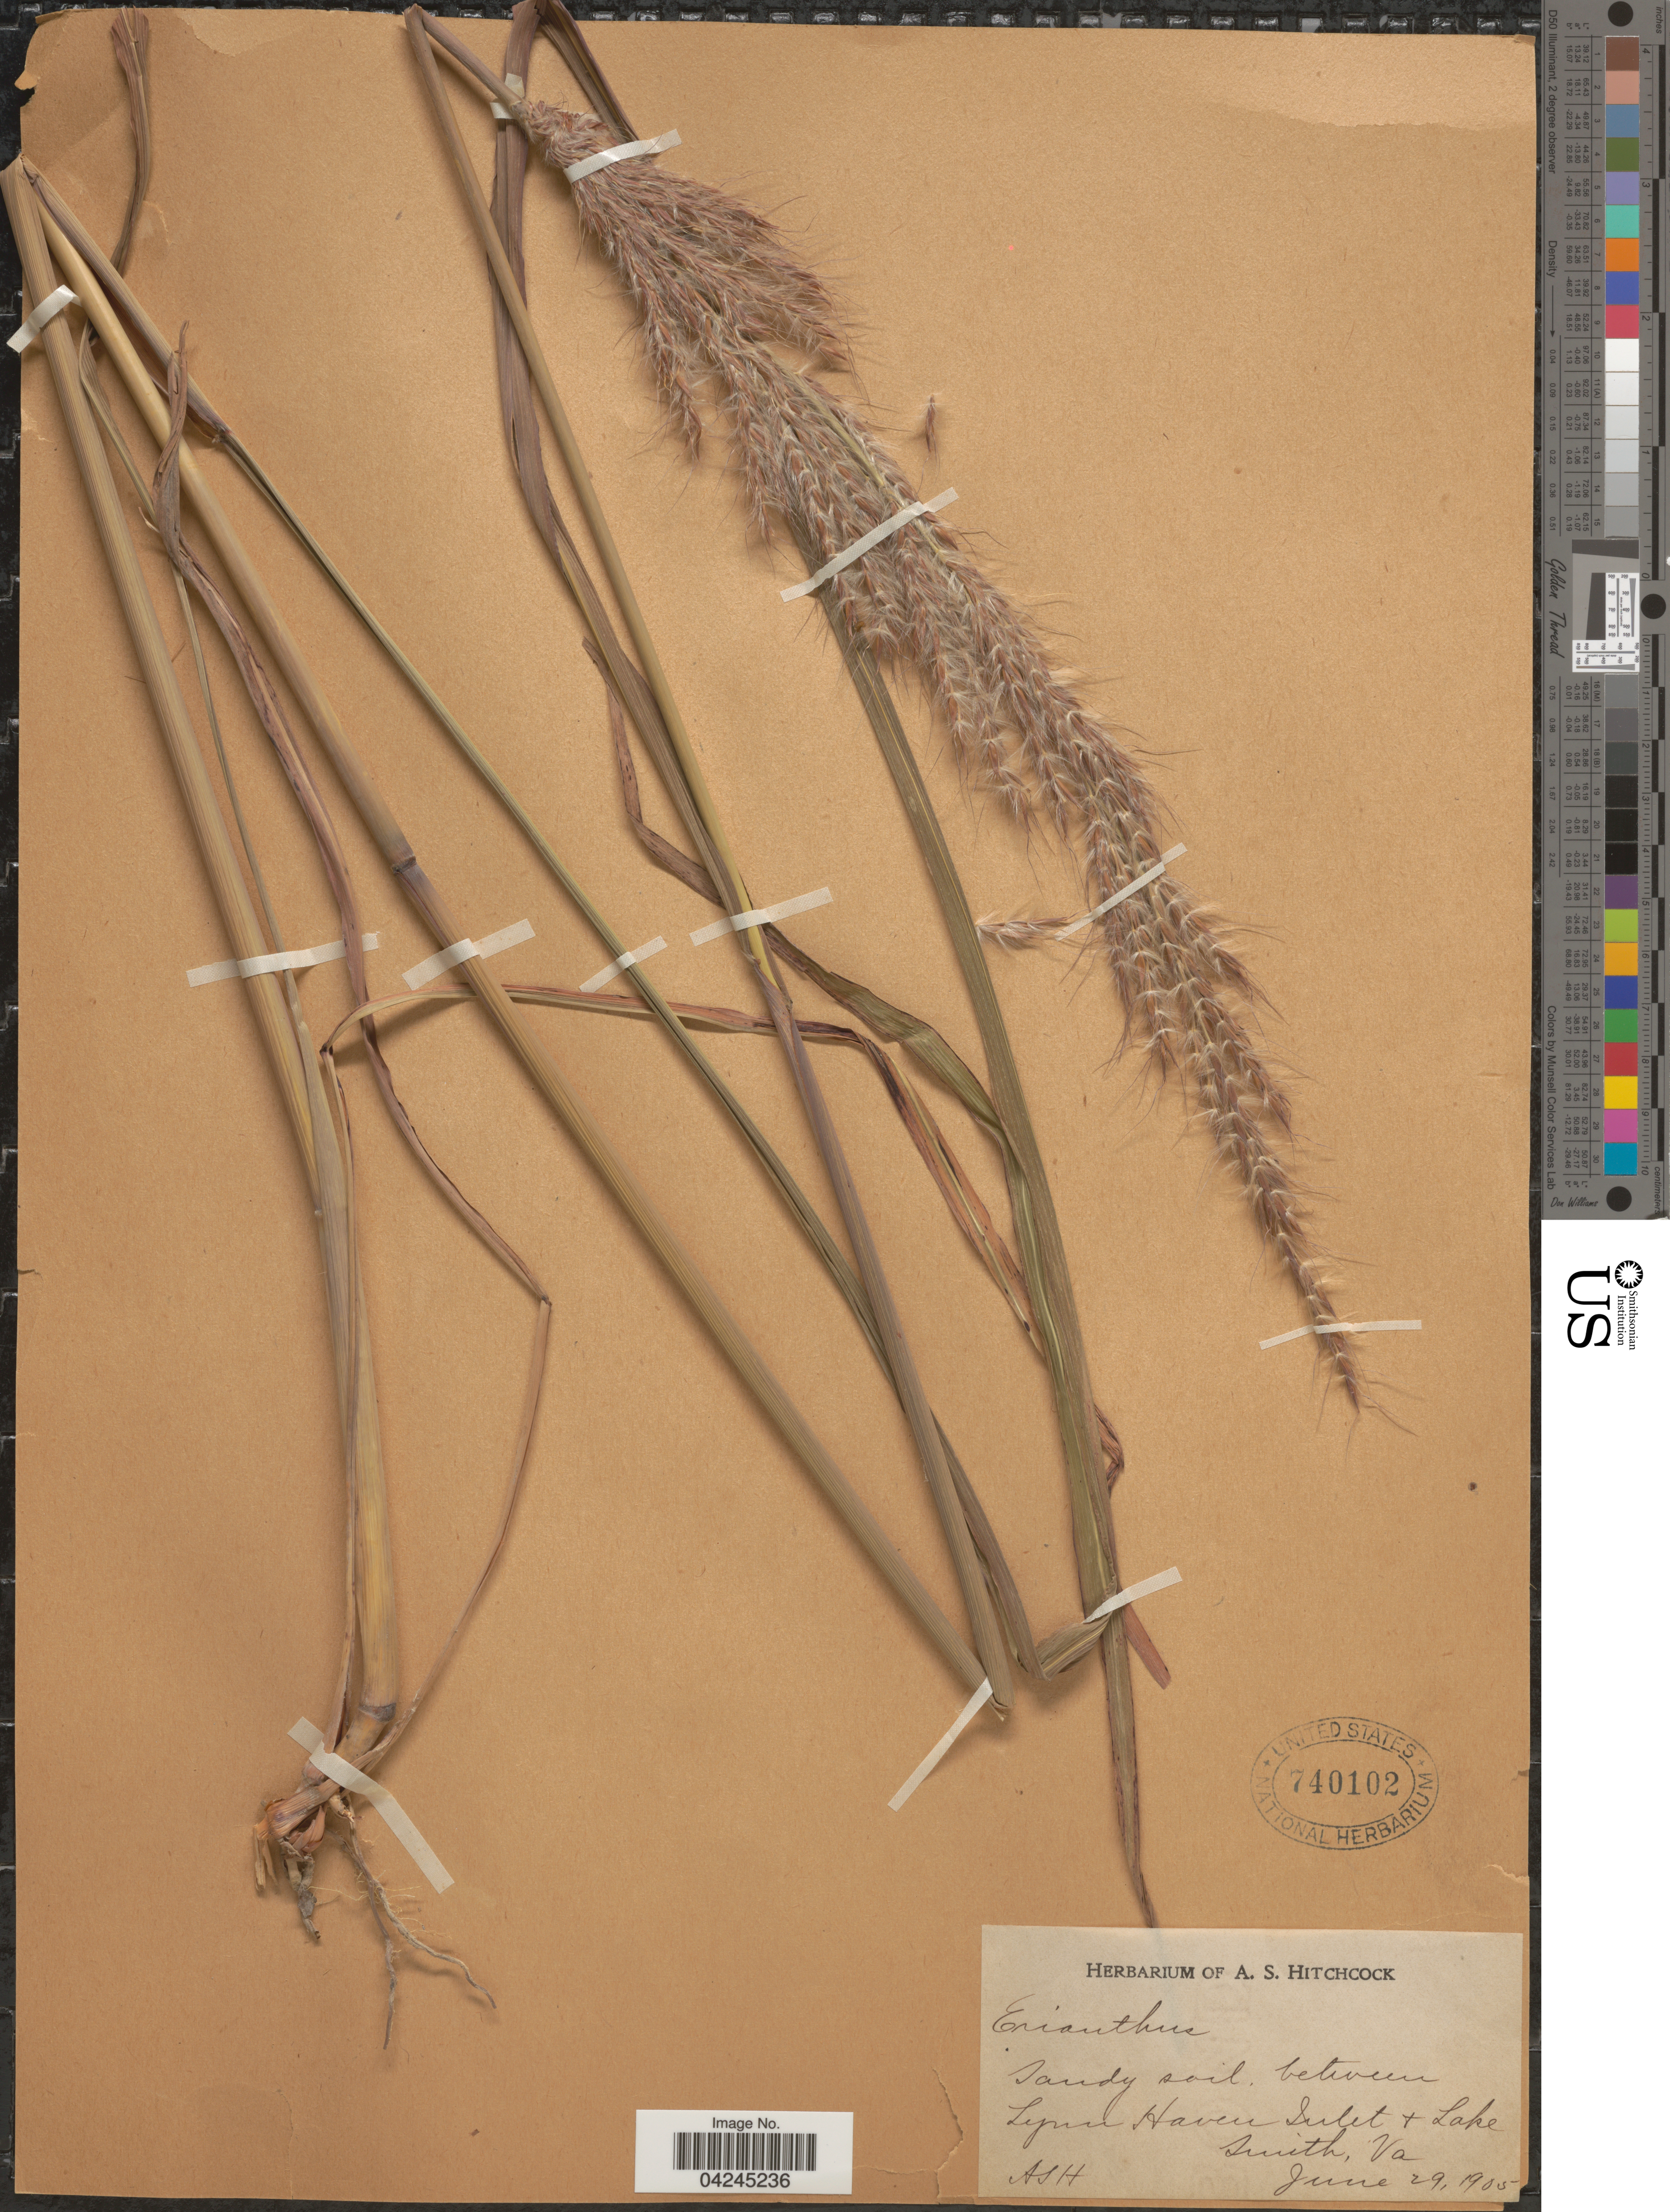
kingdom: Plantae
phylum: Tracheophyta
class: Liliopsida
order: Poales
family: Poaceae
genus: Erianthus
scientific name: Erianthus sp.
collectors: A. S. Hitchcock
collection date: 1905-06-29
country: United States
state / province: Virginia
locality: Between Lynn Haven Inlet & Lake Smith.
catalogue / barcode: US 740102